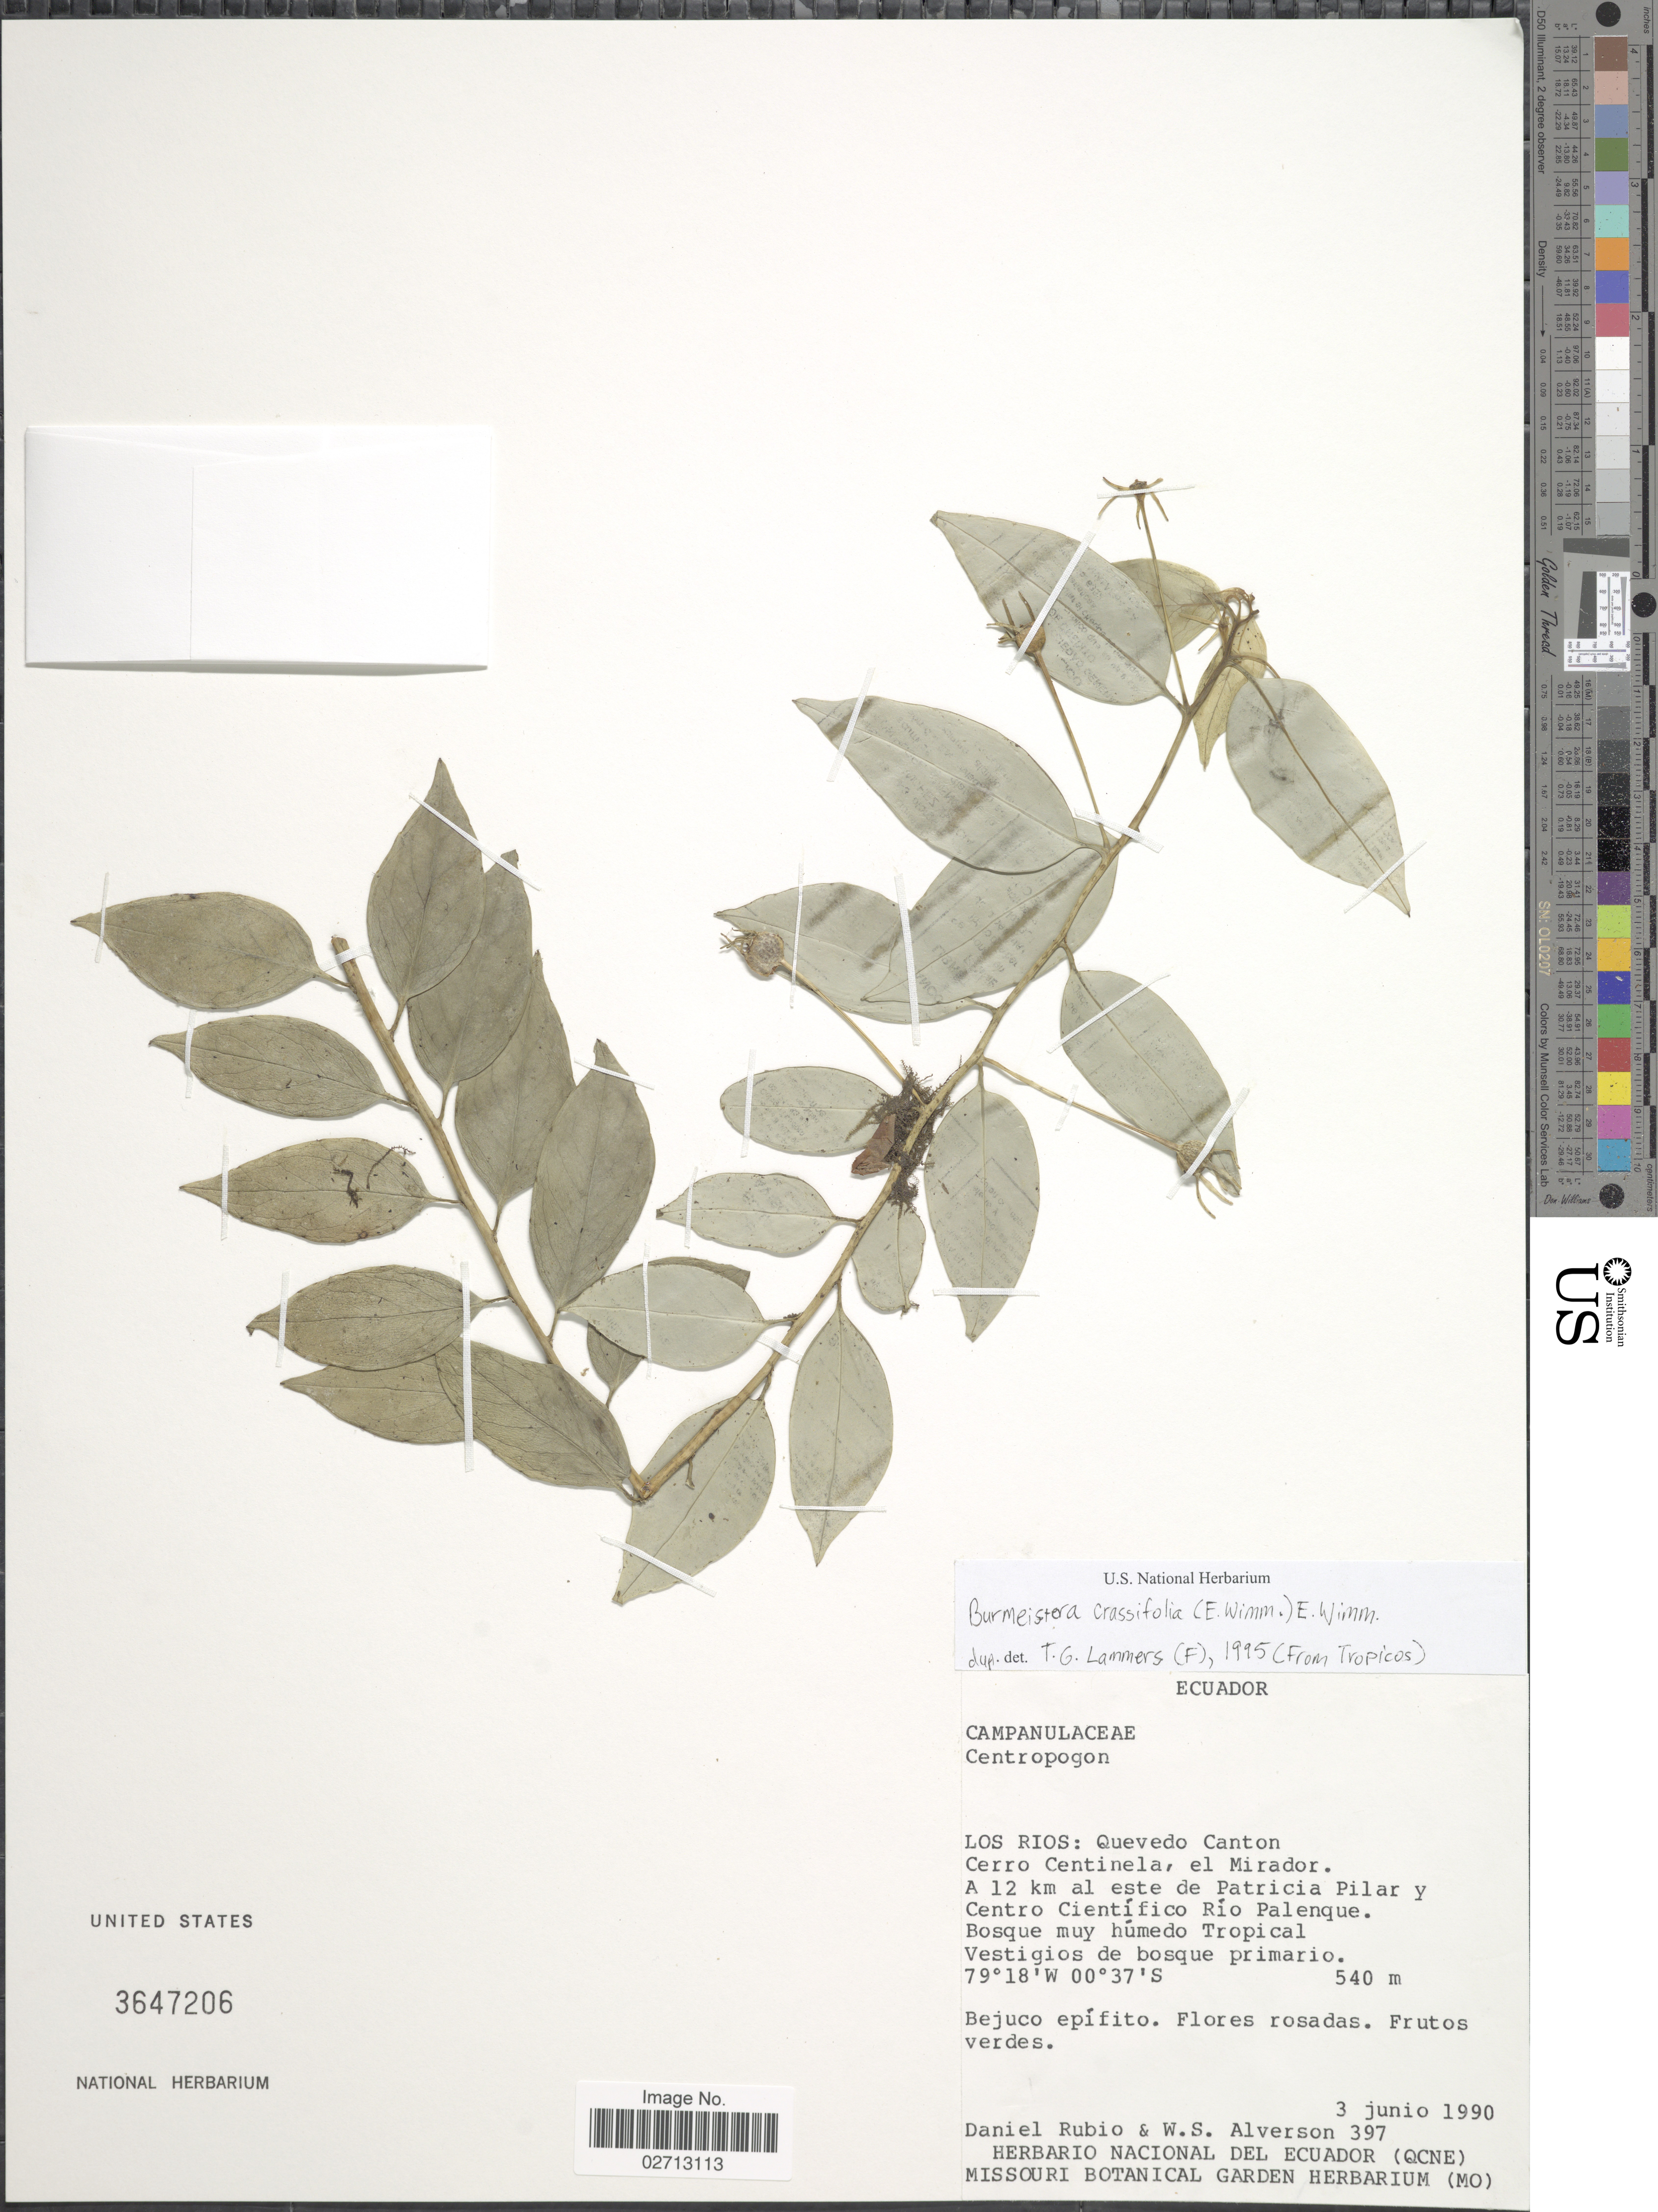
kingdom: Plantae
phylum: Tracheophyta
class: Magnoliopsida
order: Asterales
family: Campanulaceae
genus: Burmeistera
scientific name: Burmeistera crassifolia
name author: (E. Wimm.) E. Wimm.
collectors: D. Rubio & W. S. Alverson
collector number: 397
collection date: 1990-06-03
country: Ecuador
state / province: Los Ríos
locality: Quevedi Canton. Cerro Centinela, el Mirador. A 12 km al este de Patricia Pilar y Centro Cientifico Rio Palenque.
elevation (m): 540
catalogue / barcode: US 3647206